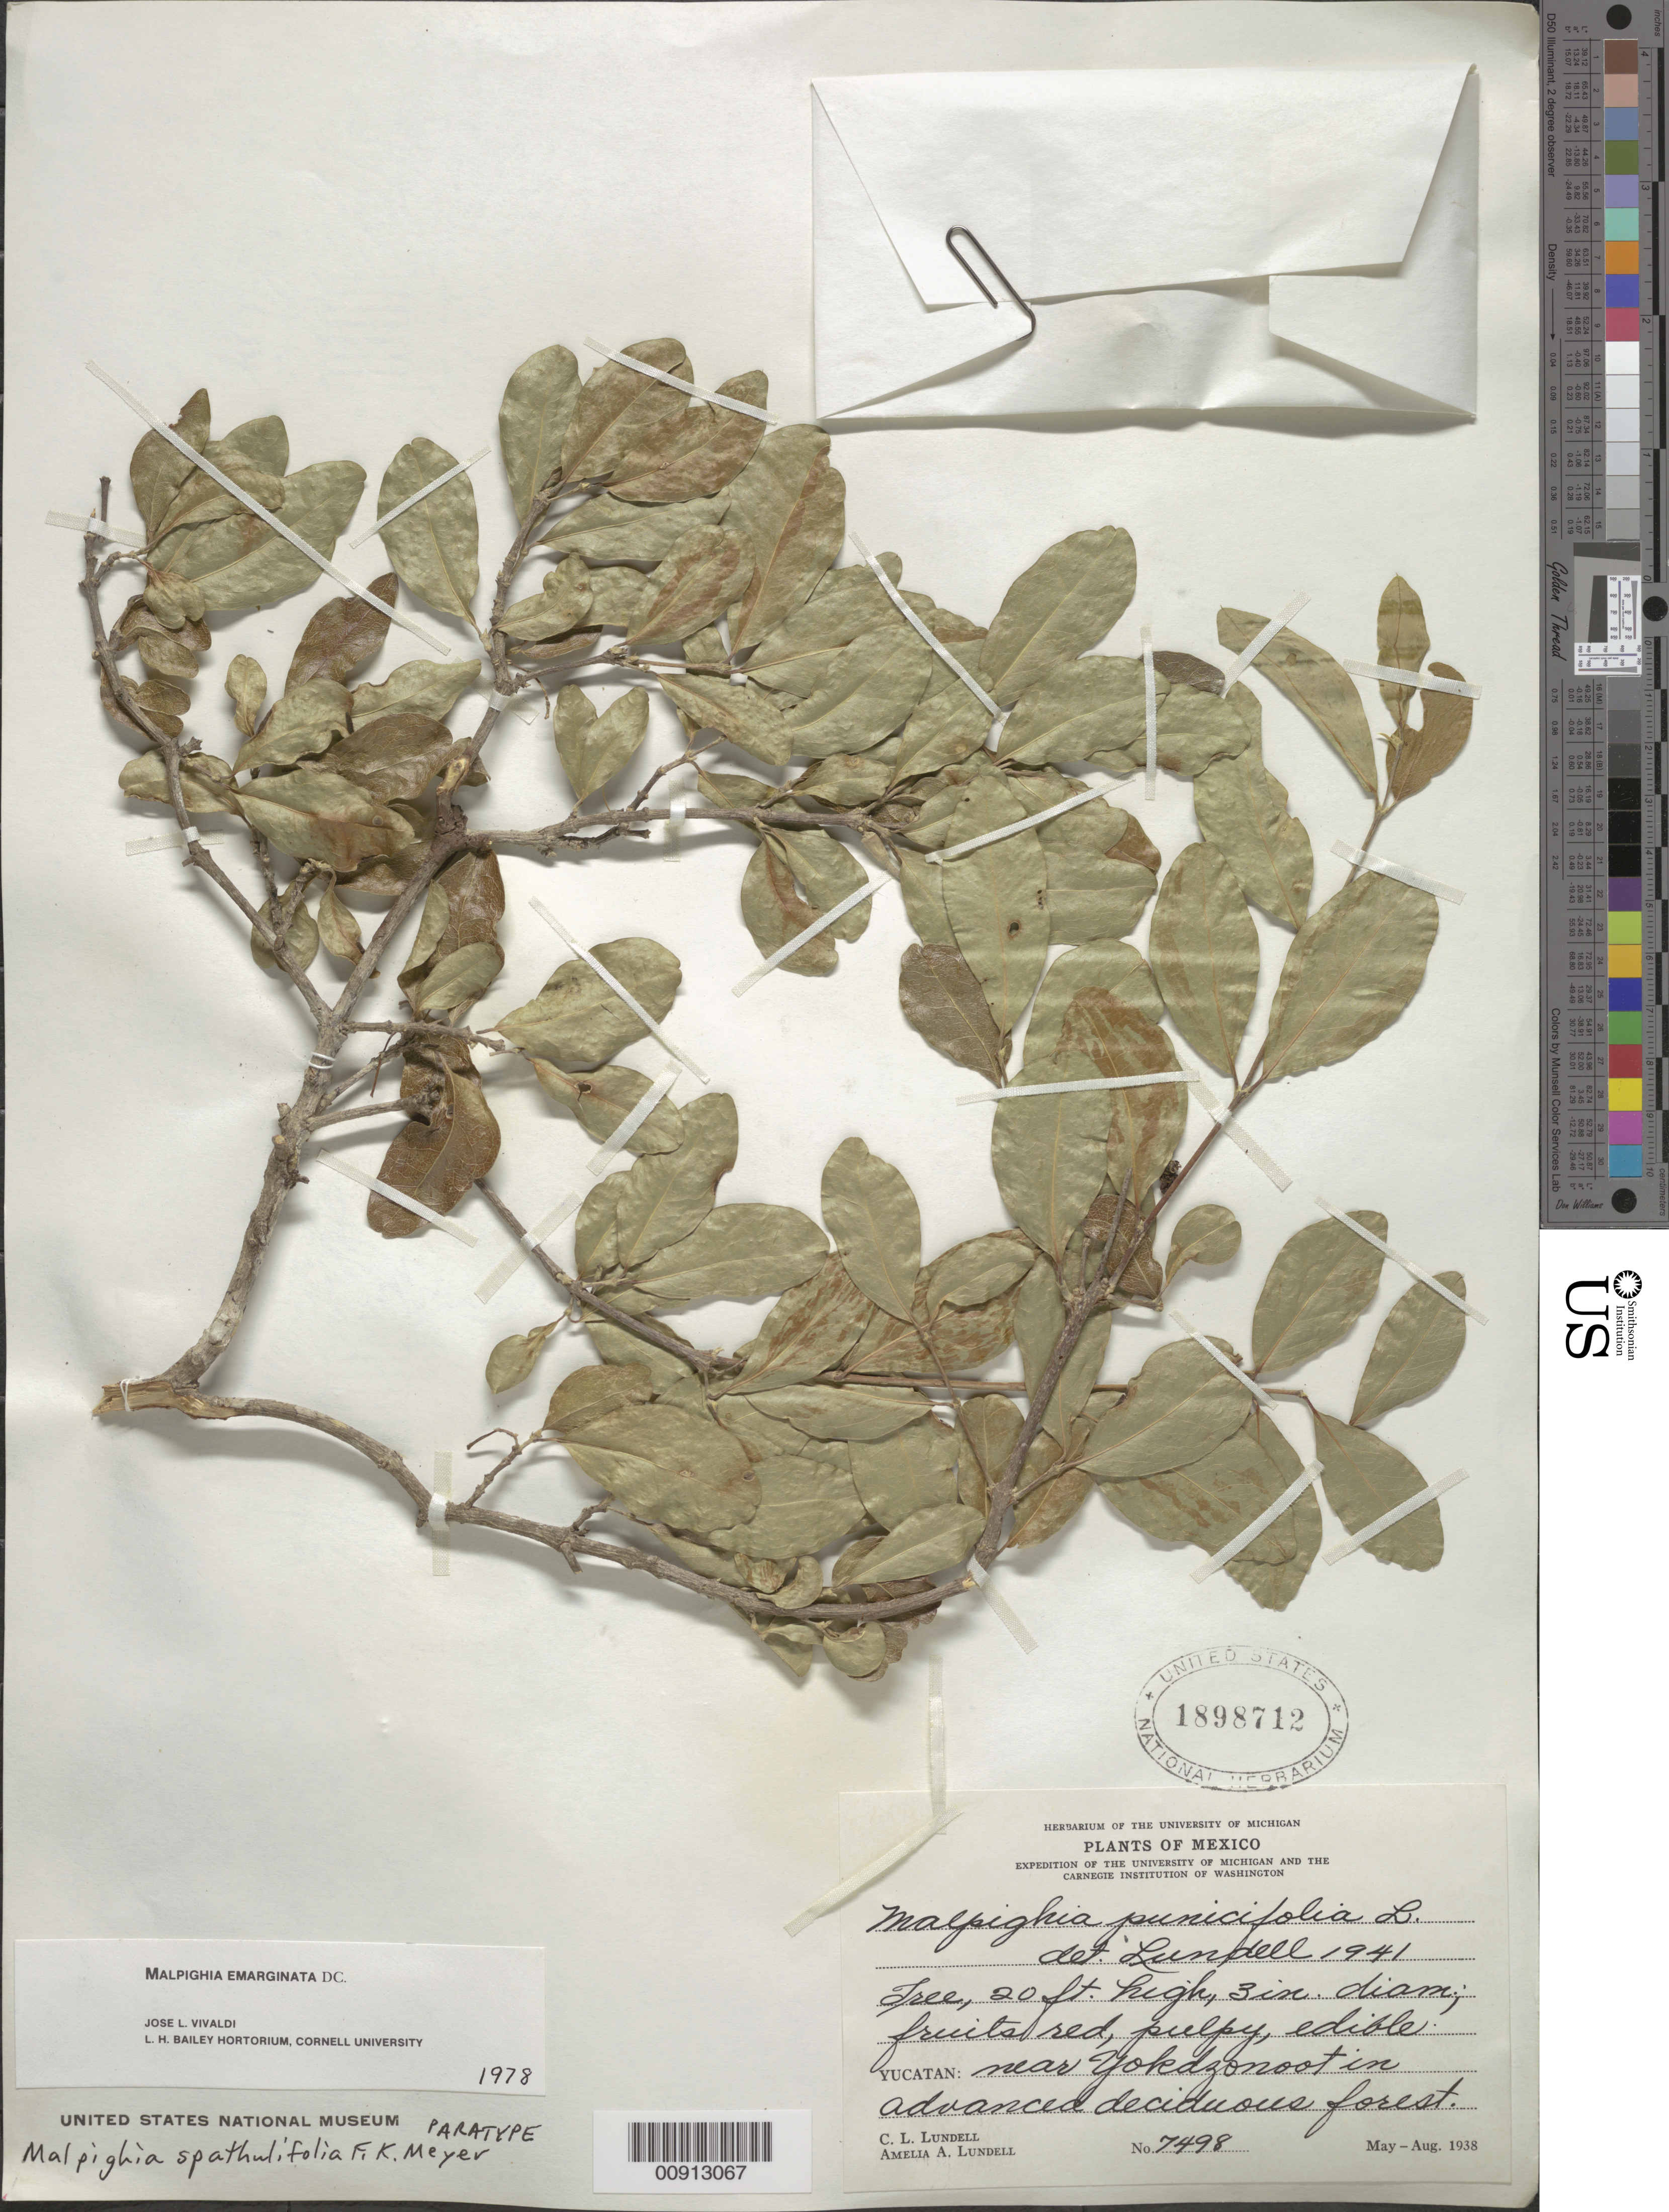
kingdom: Plantae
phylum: Tracheophyta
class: Magnoliopsida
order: Malpighiales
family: Malpighiaceae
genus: Malpighia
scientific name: Malpighia spathulifolia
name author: F.K. Mey.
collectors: C. L. Lundell & A. A. Lundell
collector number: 7498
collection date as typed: May 1938 to -- Aug 1938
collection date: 1938-05/1938-08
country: Mexico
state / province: Yucatán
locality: Yucatán: Near Yokdzonoot.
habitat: In advanced deciduous forest.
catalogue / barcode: US 1898712